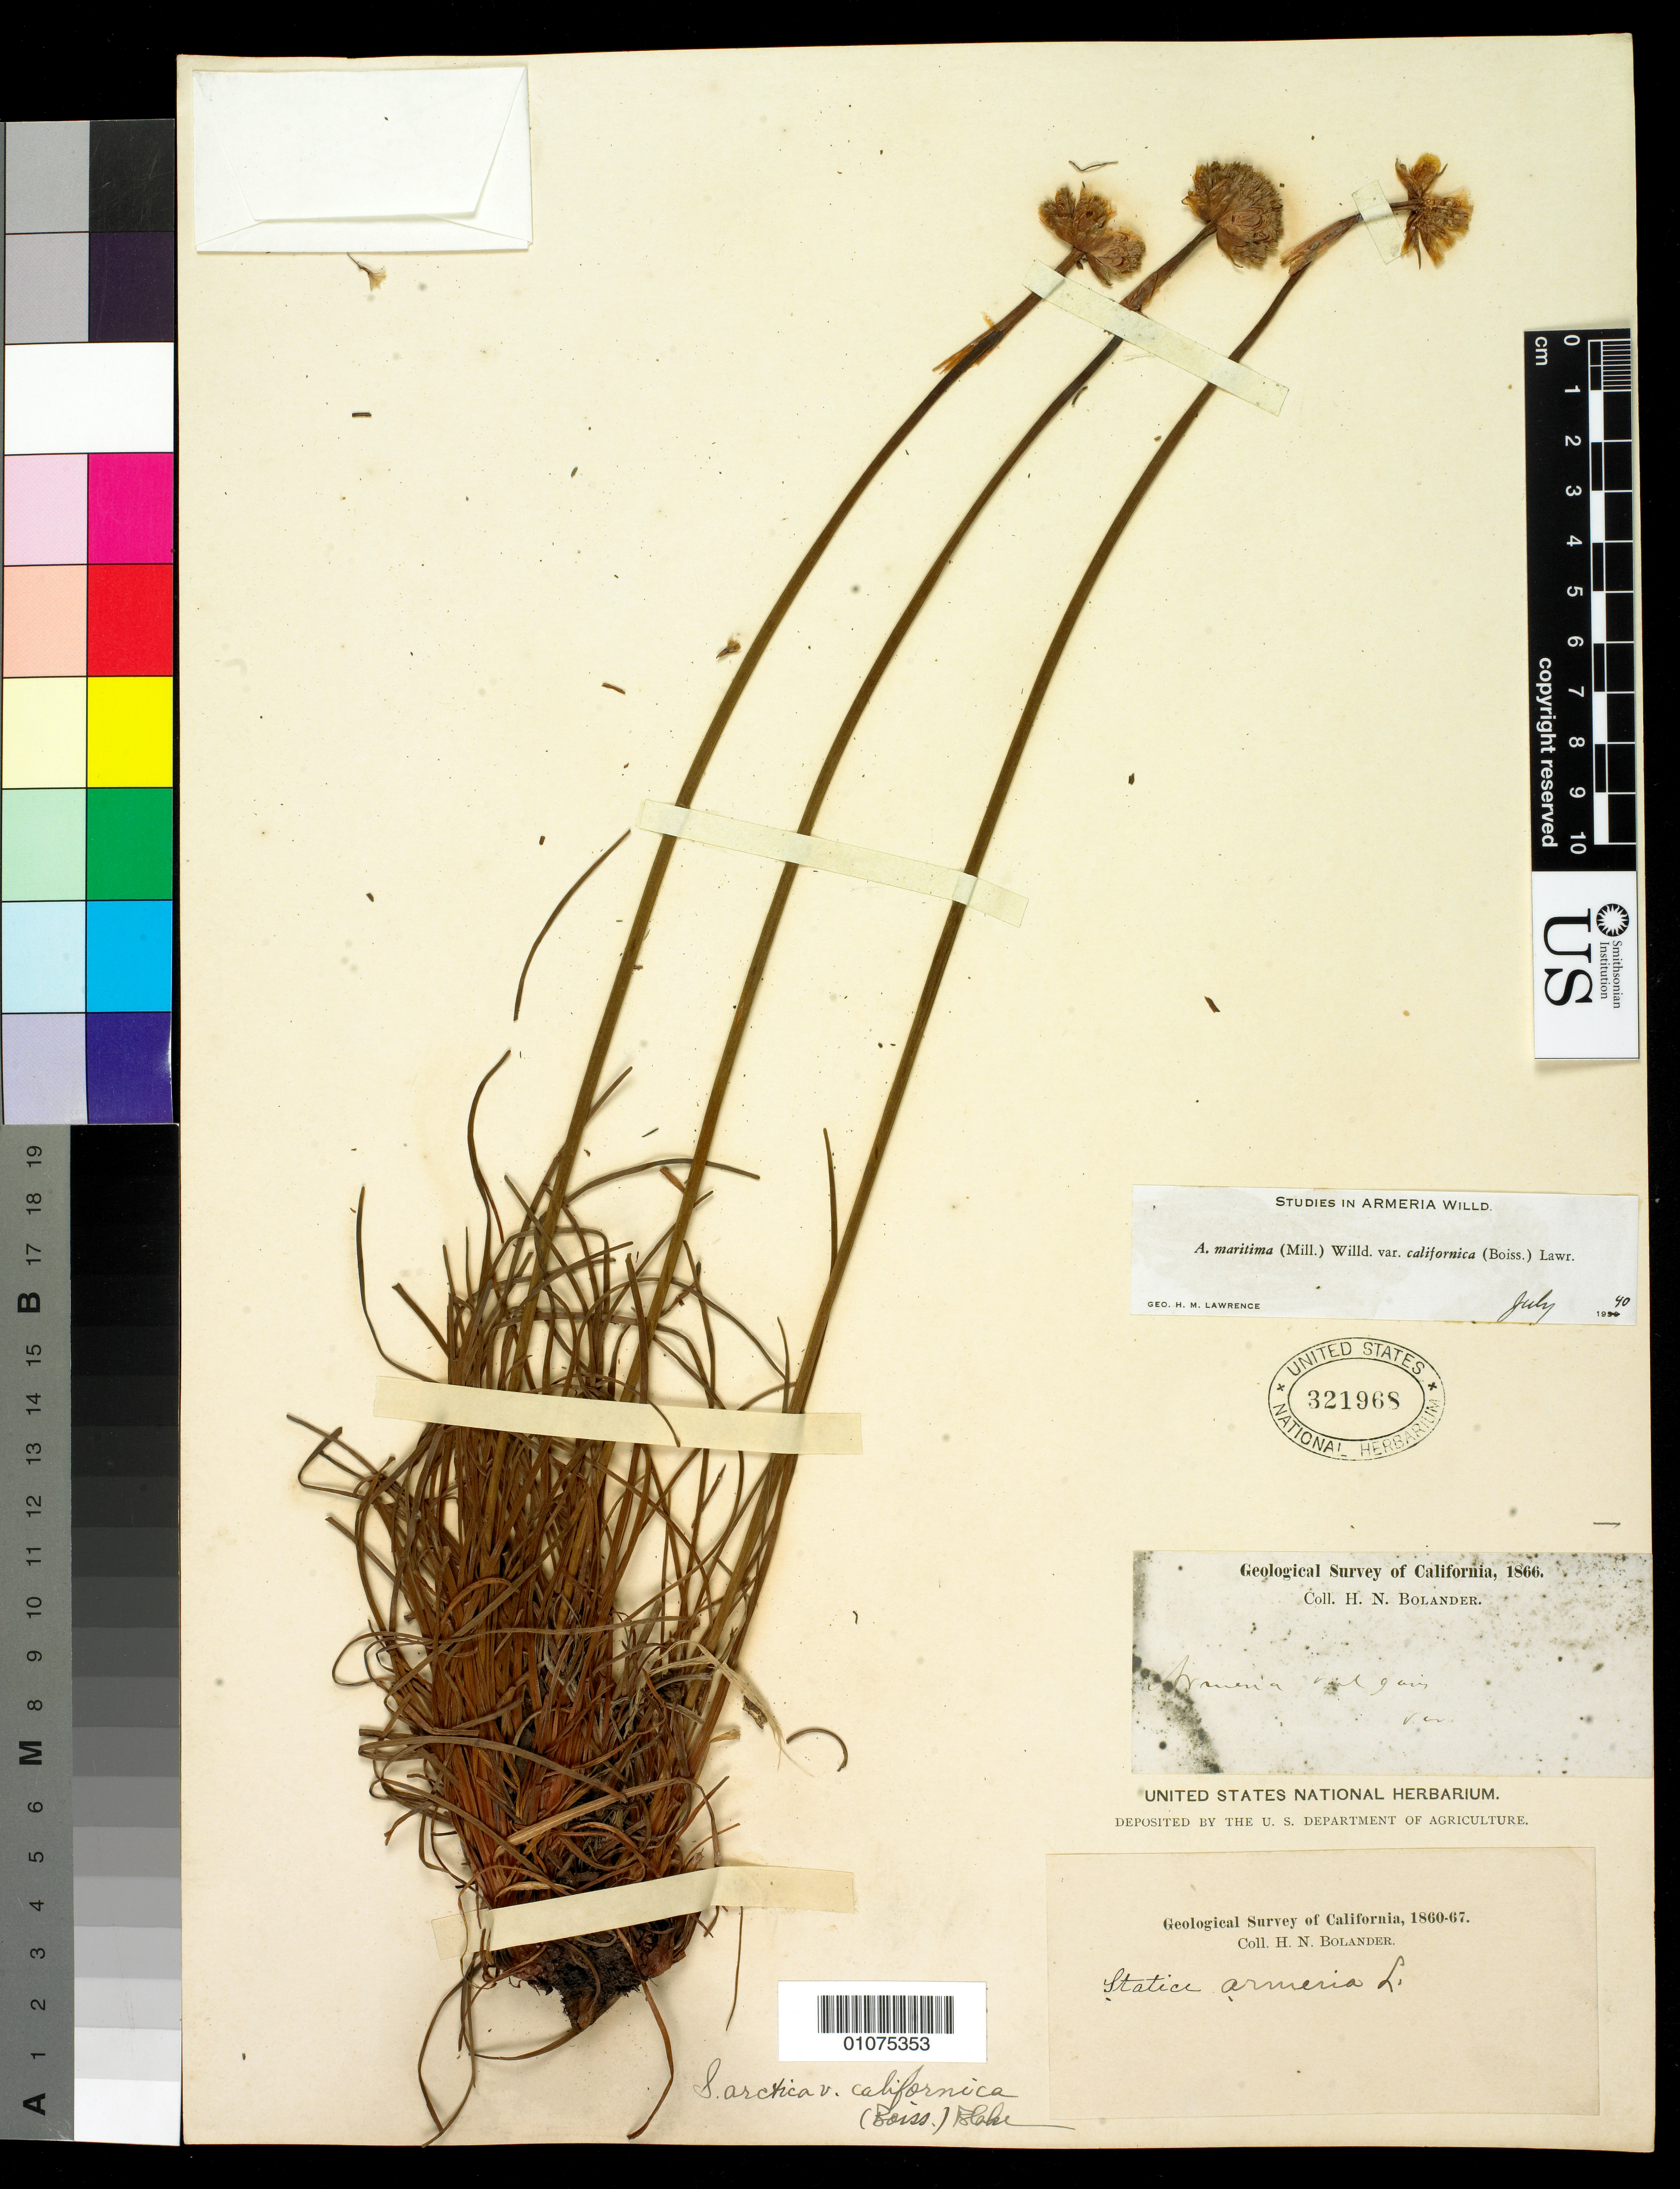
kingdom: Plantae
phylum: Tracheophyta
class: Magnoliopsida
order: Caryophyllales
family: Plumbaginaceae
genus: Armeria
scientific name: Armeria maritima subsp. californica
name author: (Boiss.) A.E. Porsild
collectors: H. Bolander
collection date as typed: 1866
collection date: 1866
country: United States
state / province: California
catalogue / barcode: US 321968